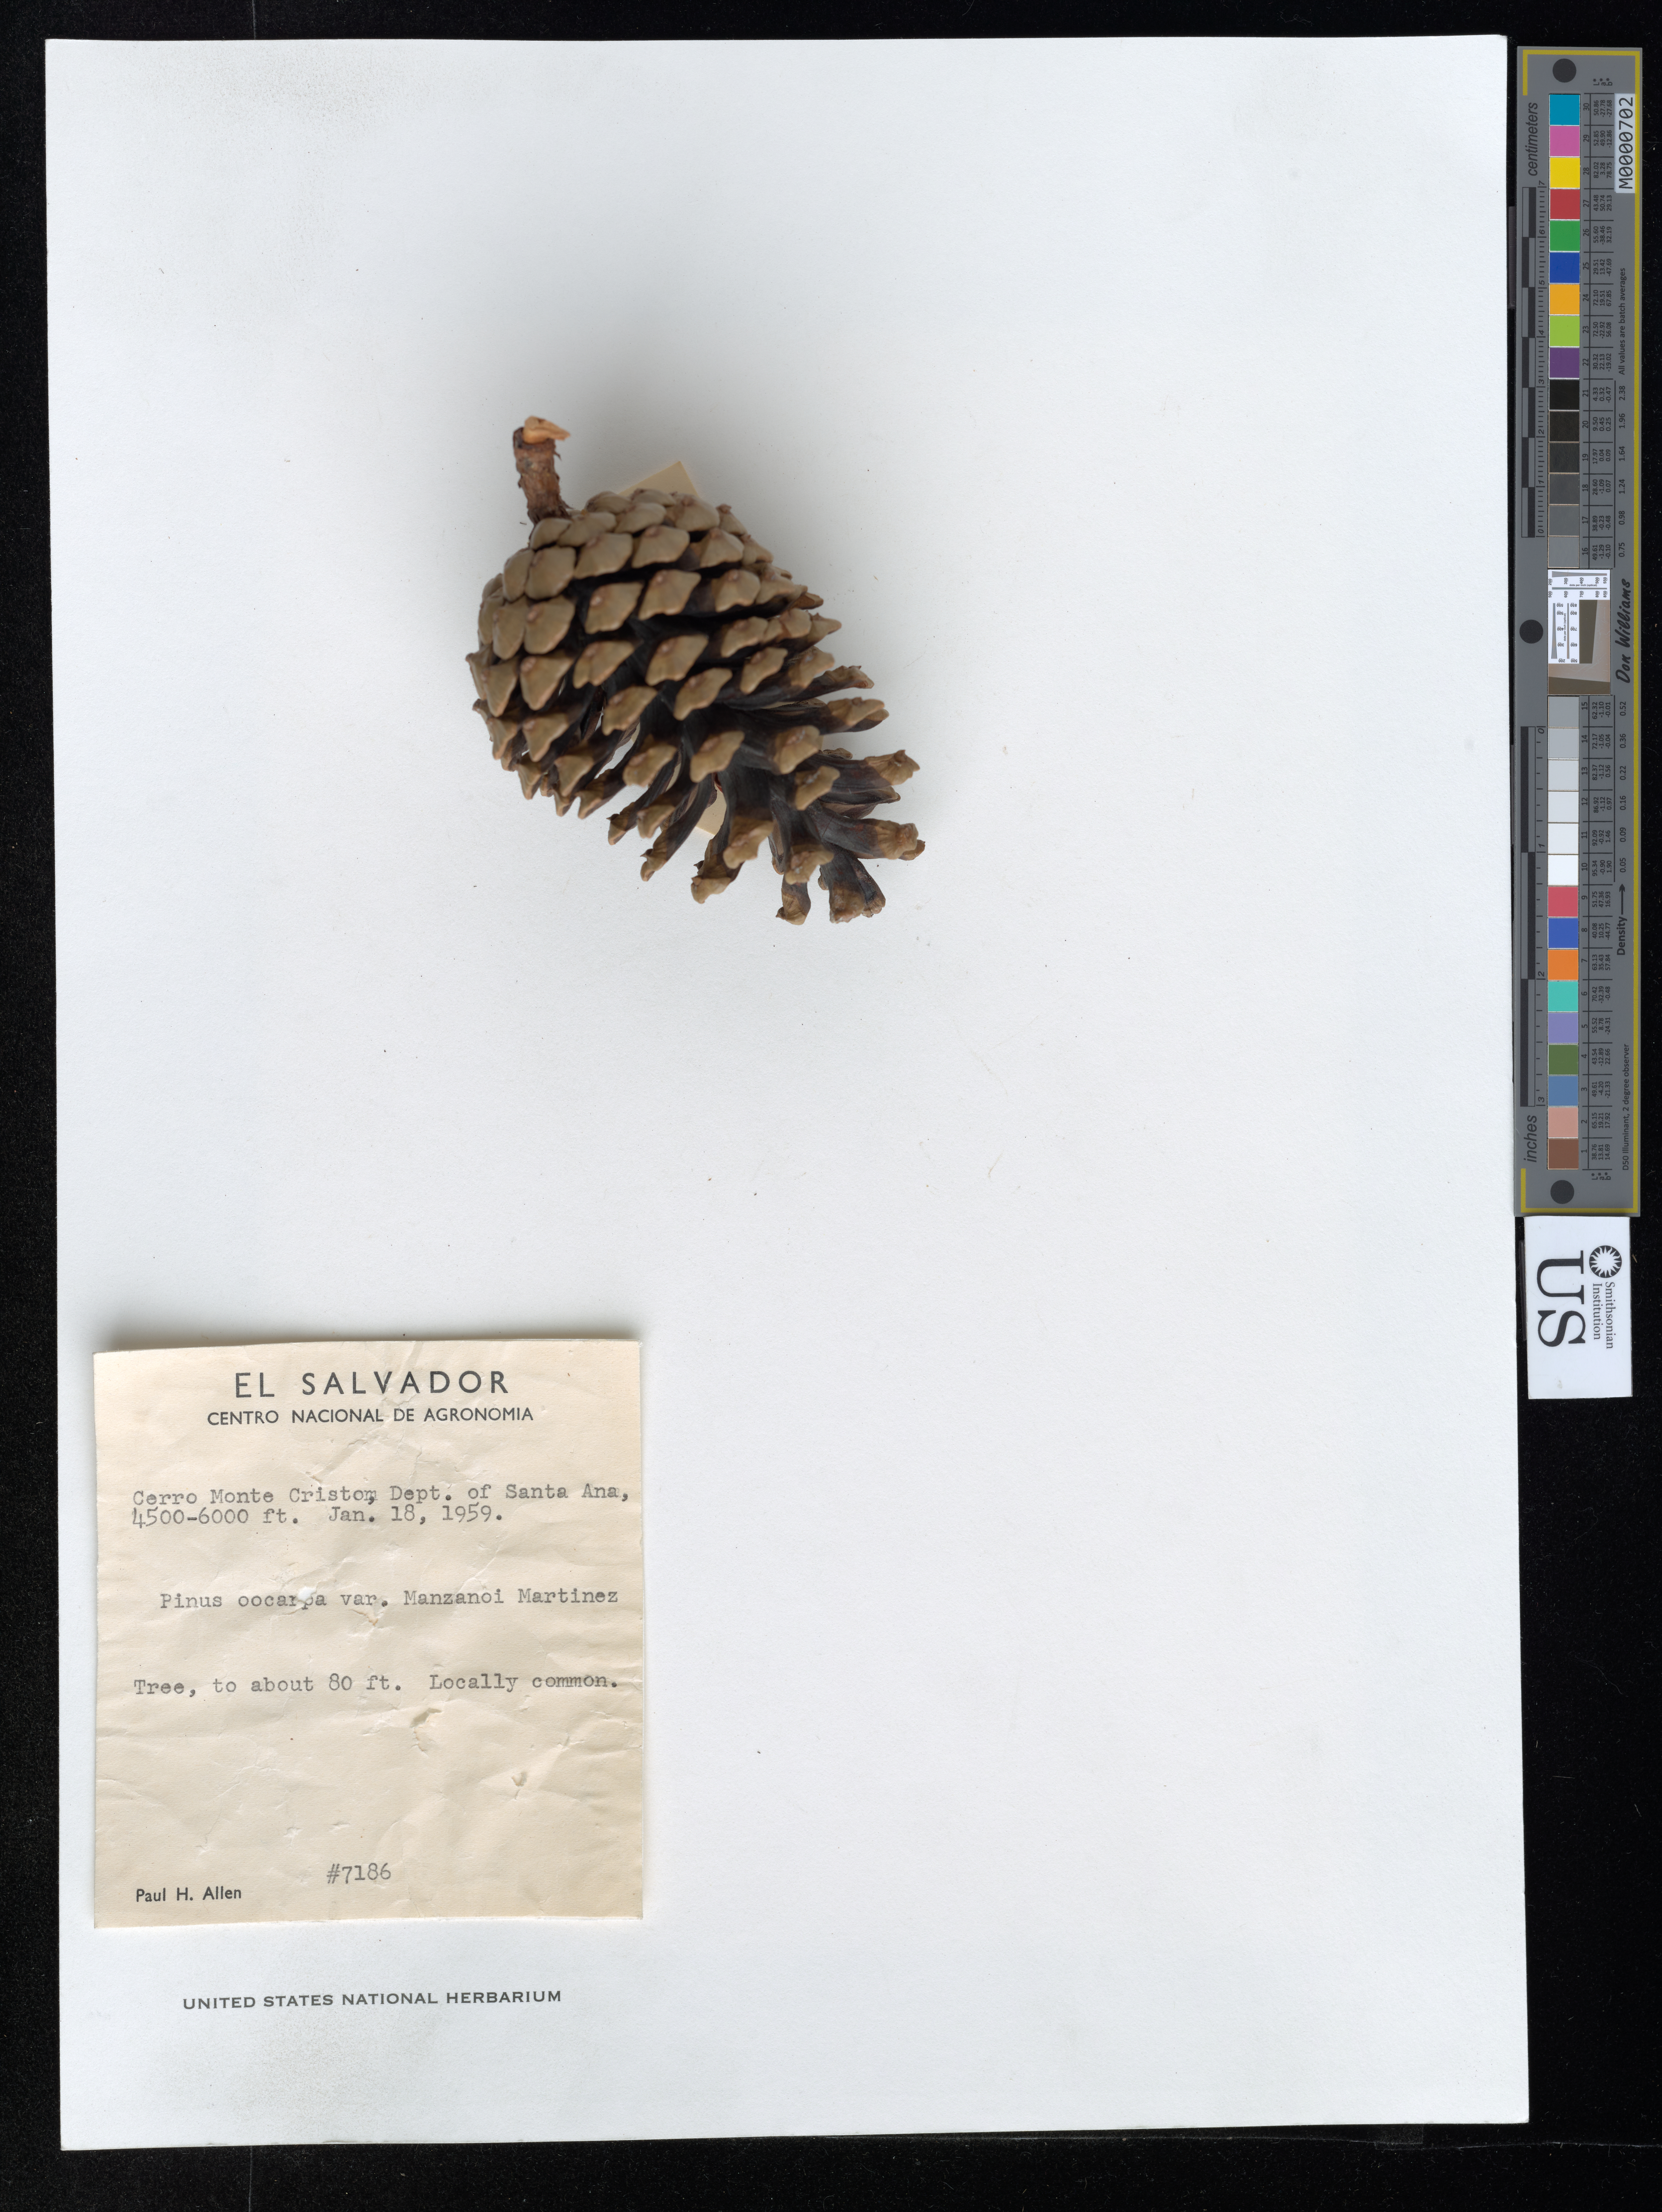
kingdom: Plantae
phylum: Tracheophyta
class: Pinopsida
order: Pinales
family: Pinaceae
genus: Pinus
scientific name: Pinus pseudostrobus var. apulcensis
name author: (Shaw) Lindl.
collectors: P. H. Allen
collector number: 7186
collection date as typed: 18 Jan 1959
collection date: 1959-01-18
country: El Salvador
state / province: Santa Ana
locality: Cerro Monte Cristo.